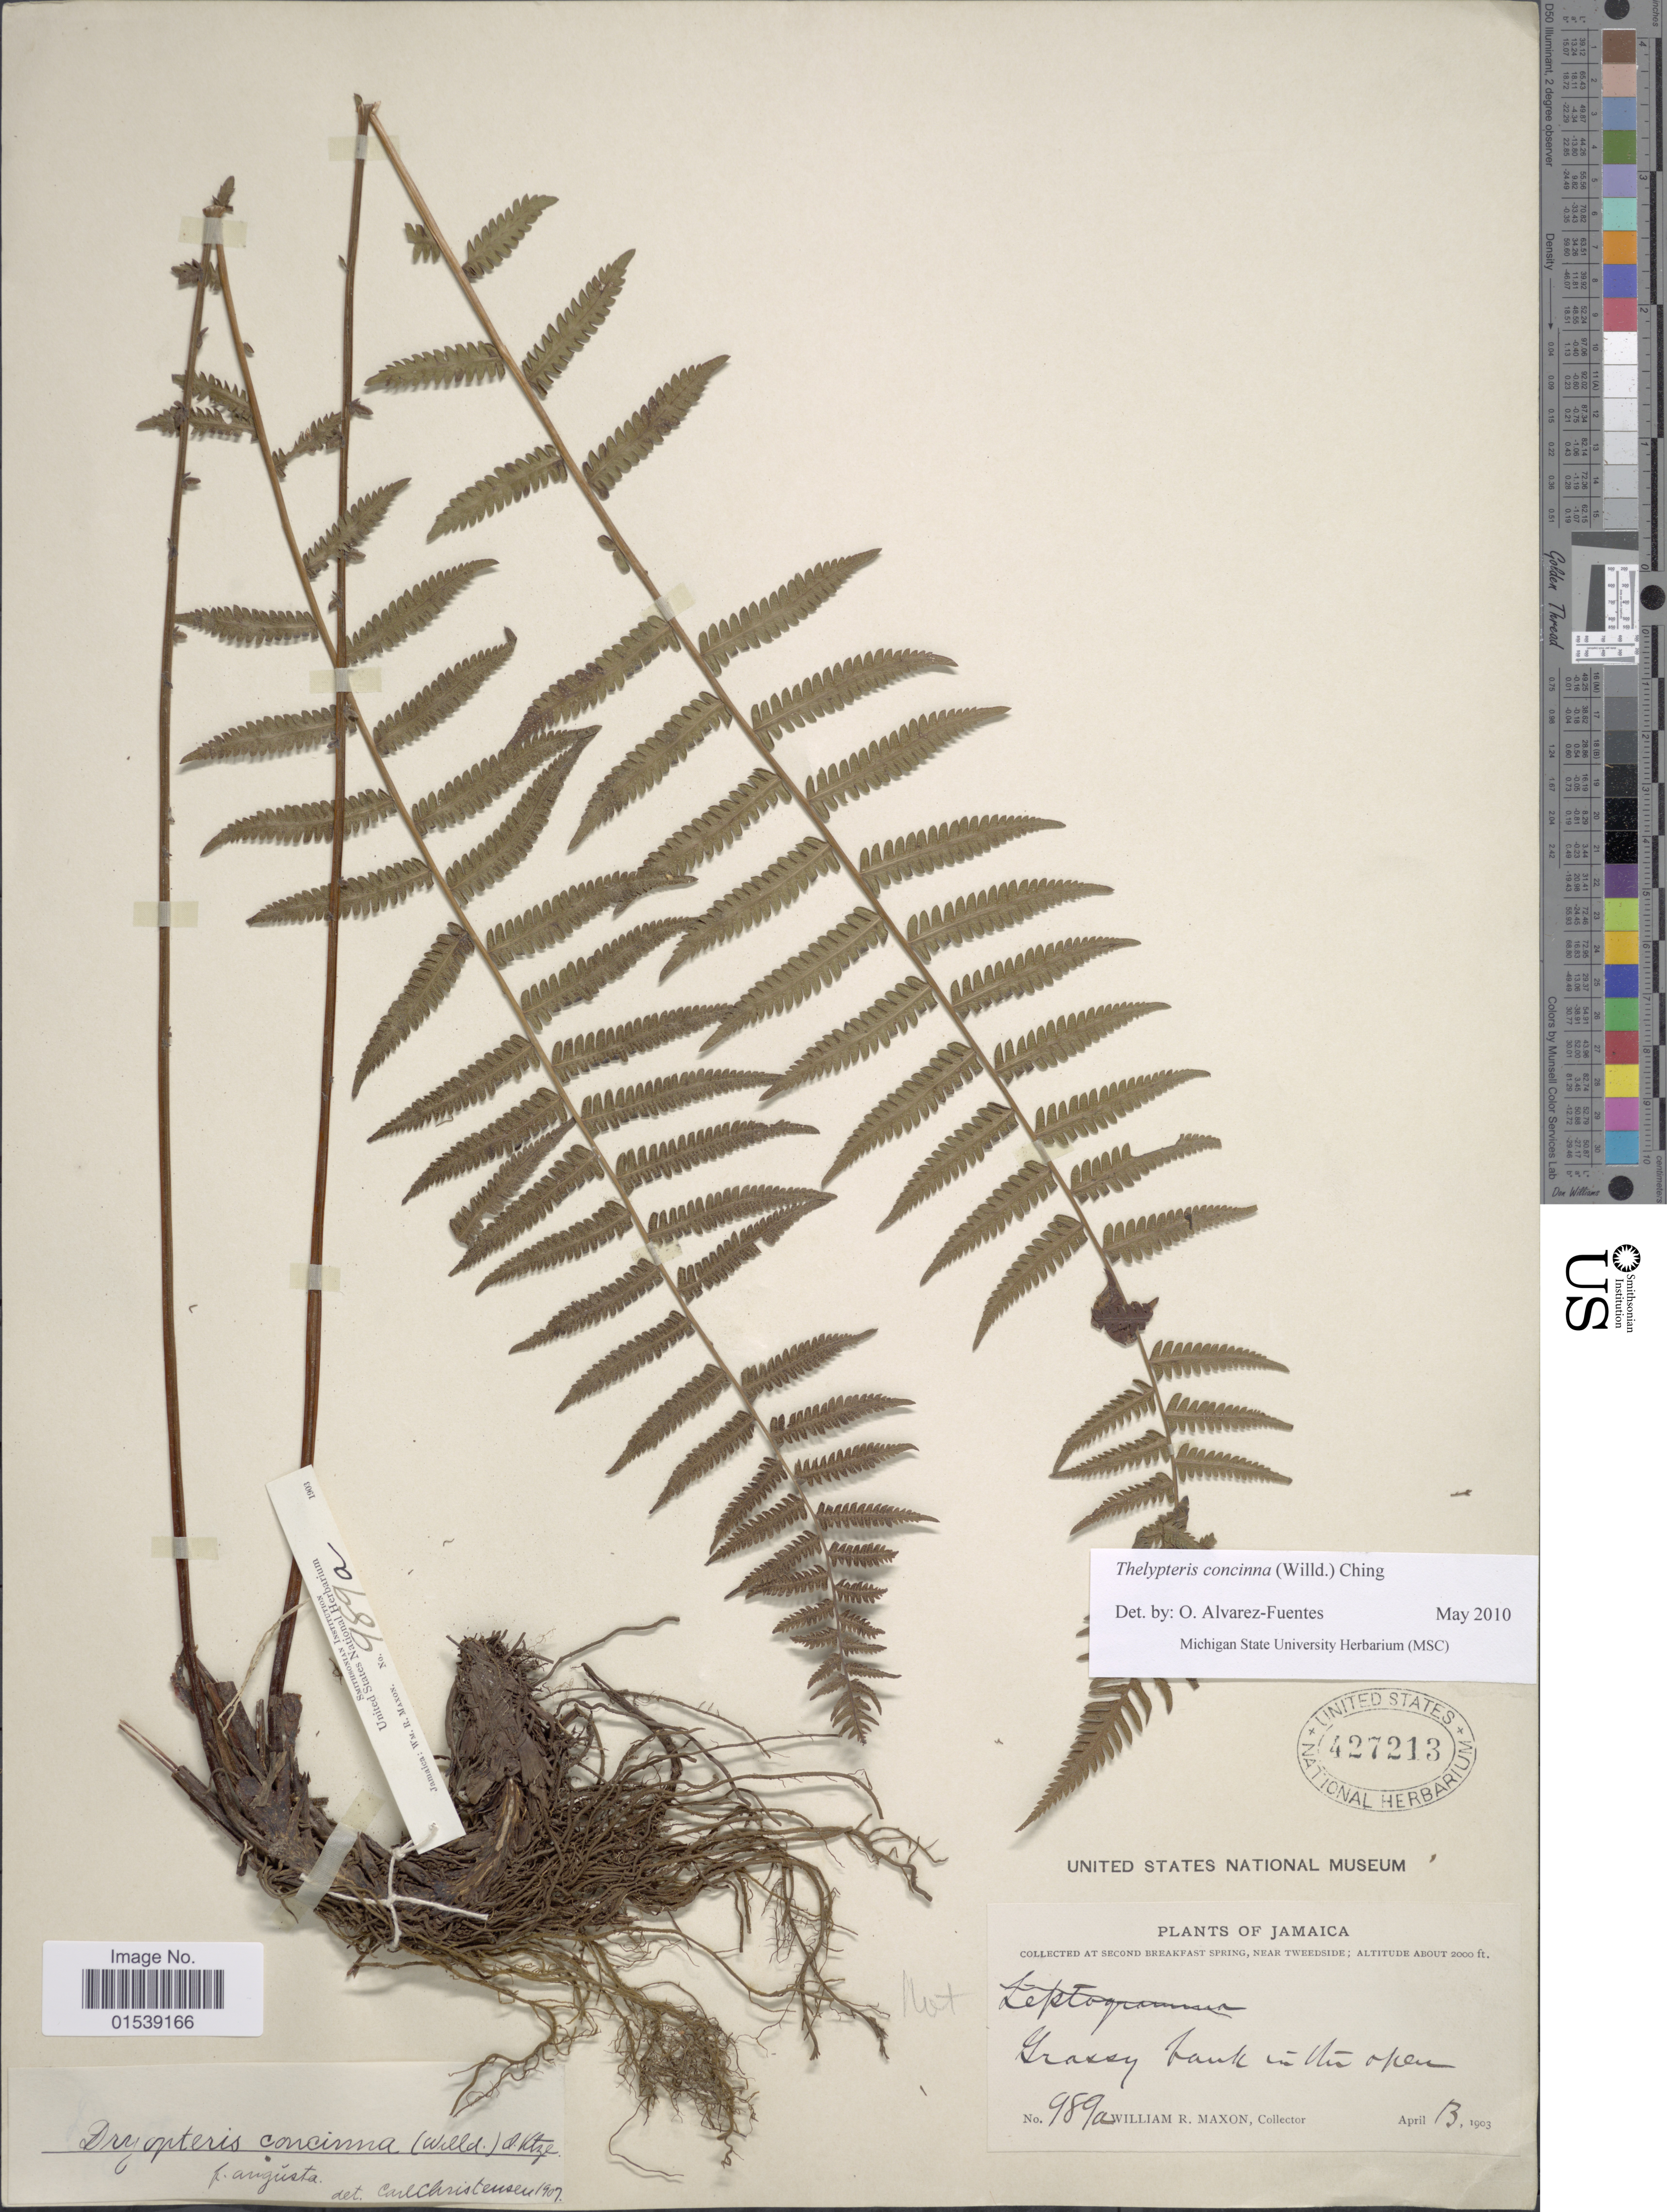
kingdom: Plantae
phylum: Tracheophyta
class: Polypodiopsida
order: Polypodiales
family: Thelypteridaceae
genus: Amauropelta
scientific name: Amauropelta concinna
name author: (Willd.) Pic. Serm.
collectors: W. R. Maxon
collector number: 989a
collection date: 1903-04-13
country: Jamaica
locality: Second Breakfast Spring, near Tweedside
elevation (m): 610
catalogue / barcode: US 427213